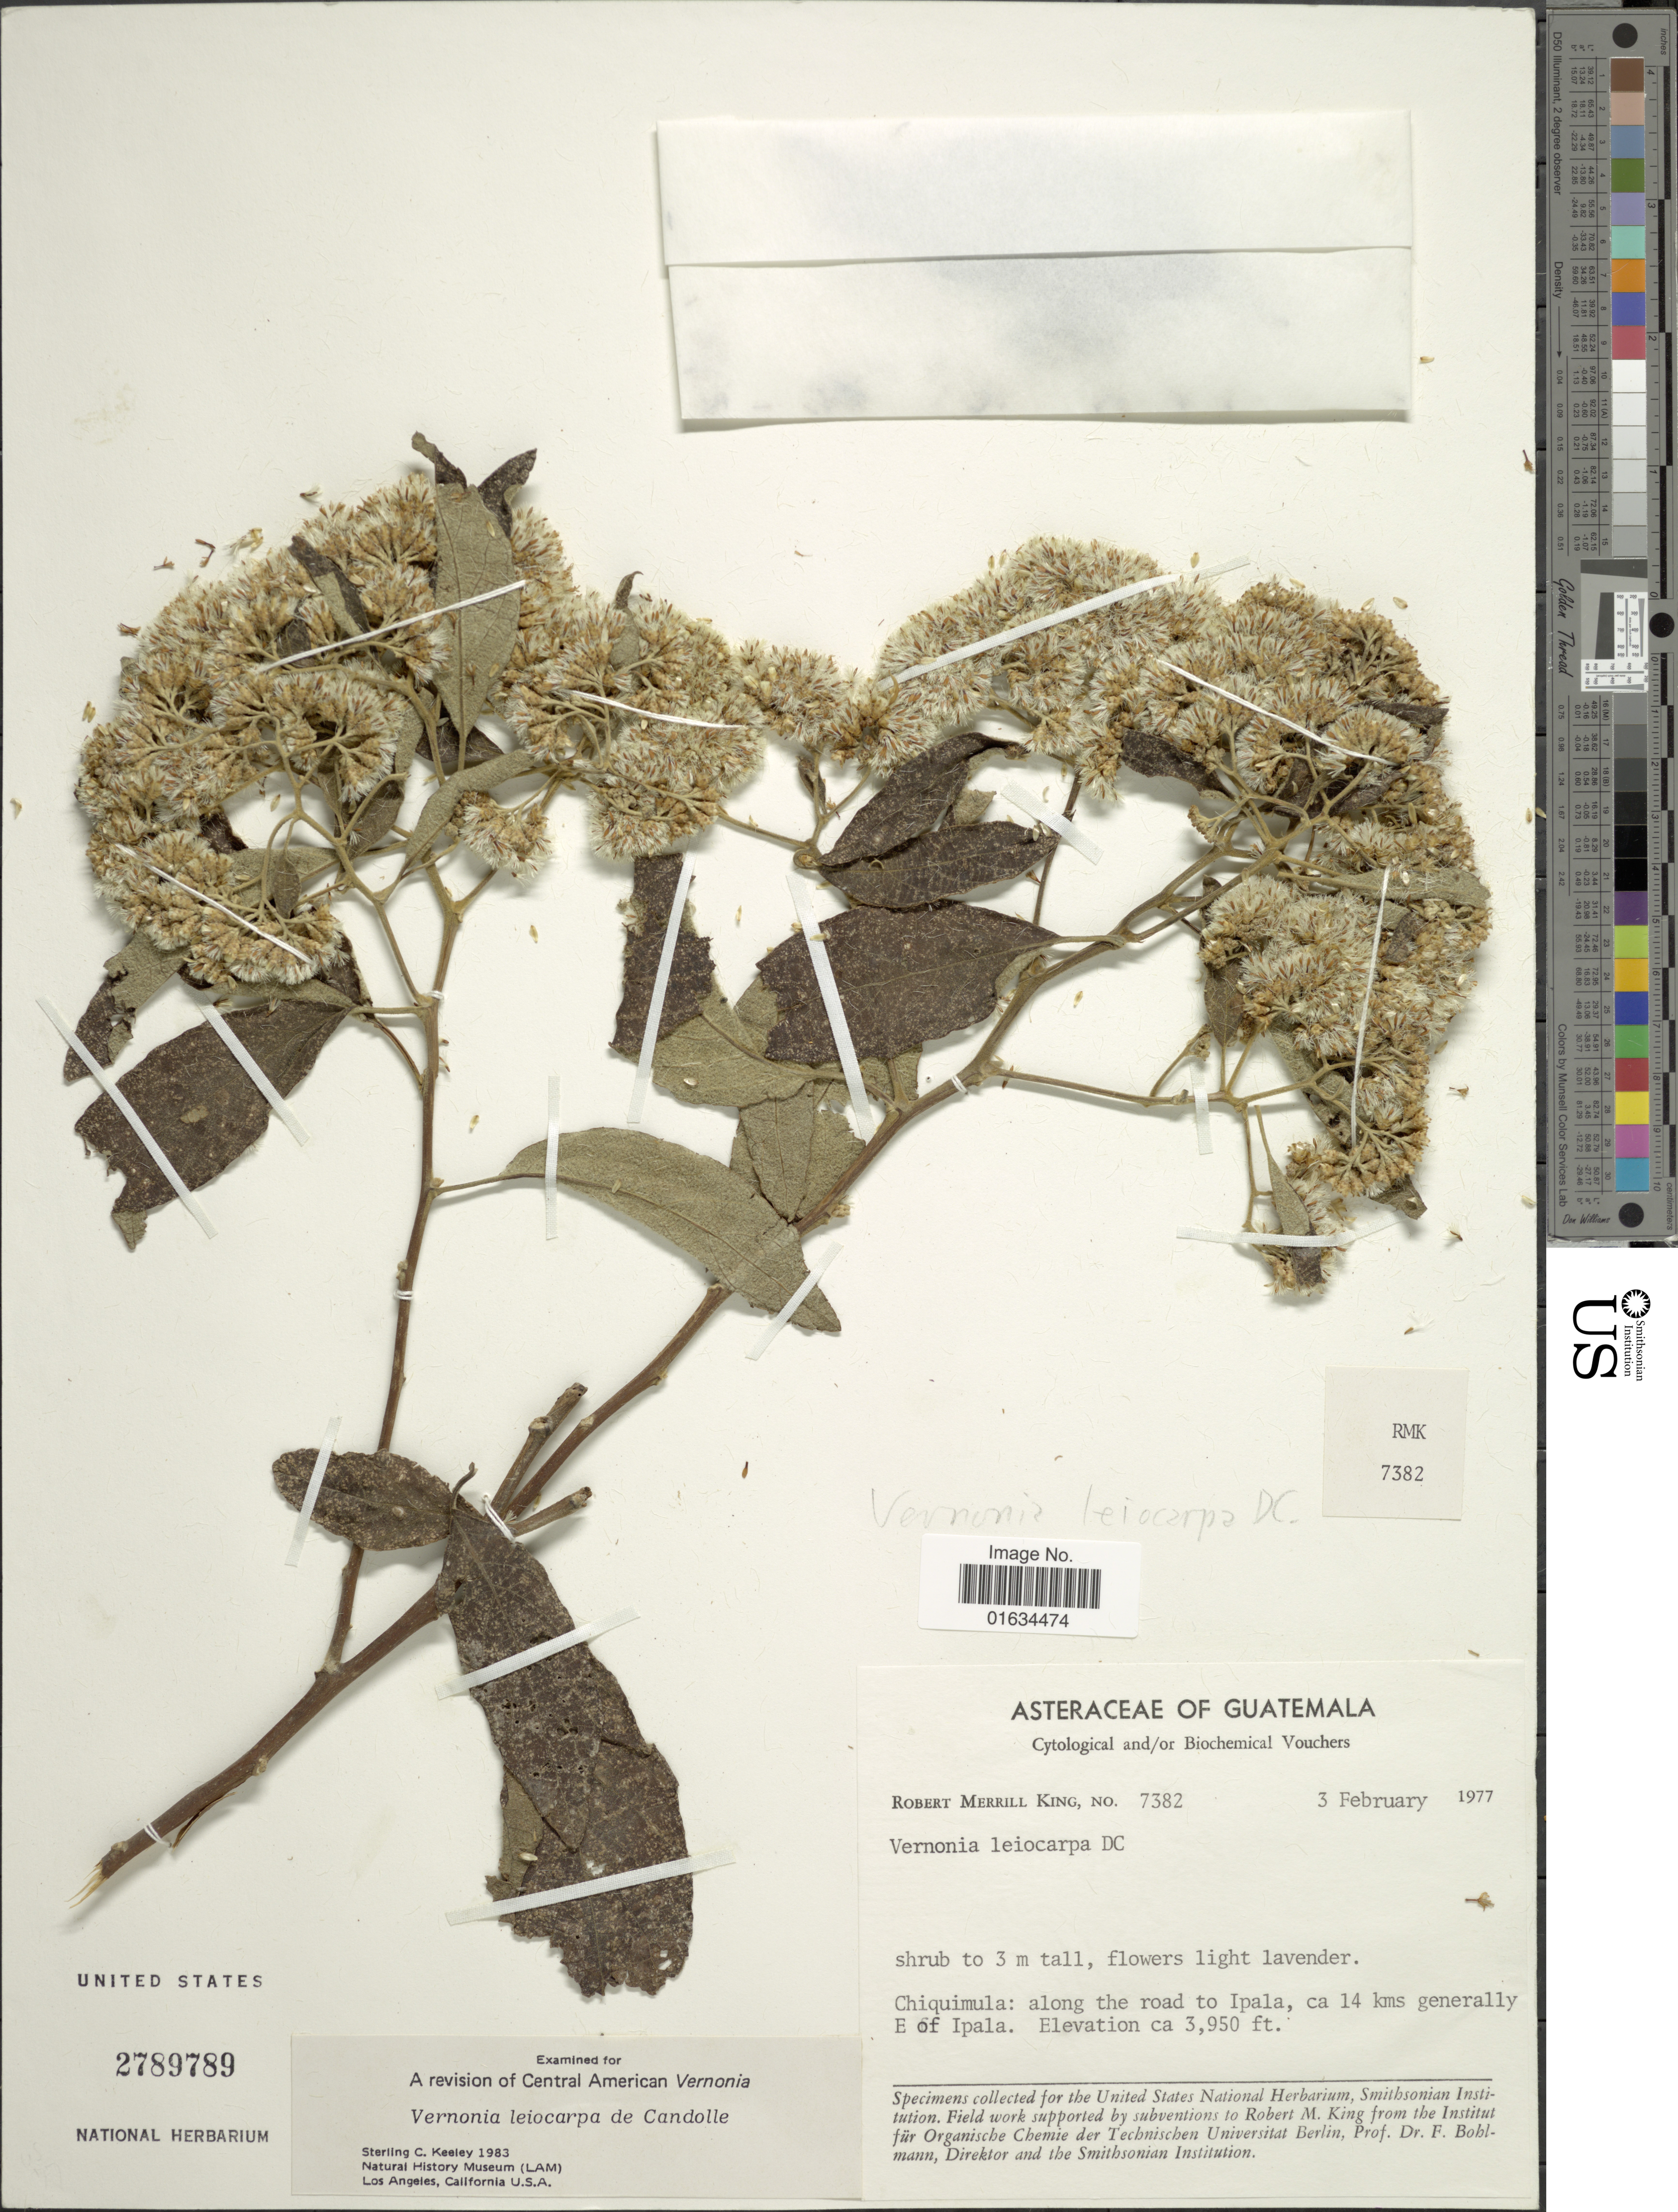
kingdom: Plantae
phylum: Tracheophyta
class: Magnoliopsida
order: Asterales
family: Asteraceae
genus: Eremosis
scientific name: Eremosis leiocarpa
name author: (DC.) Gleason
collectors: R. M. King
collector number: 7382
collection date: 1977-02-03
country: Guatemala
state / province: Chiquimula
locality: Along the road to Ipala, ca. 14 kms generally E. of Ipala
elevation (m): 1204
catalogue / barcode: US 2789789